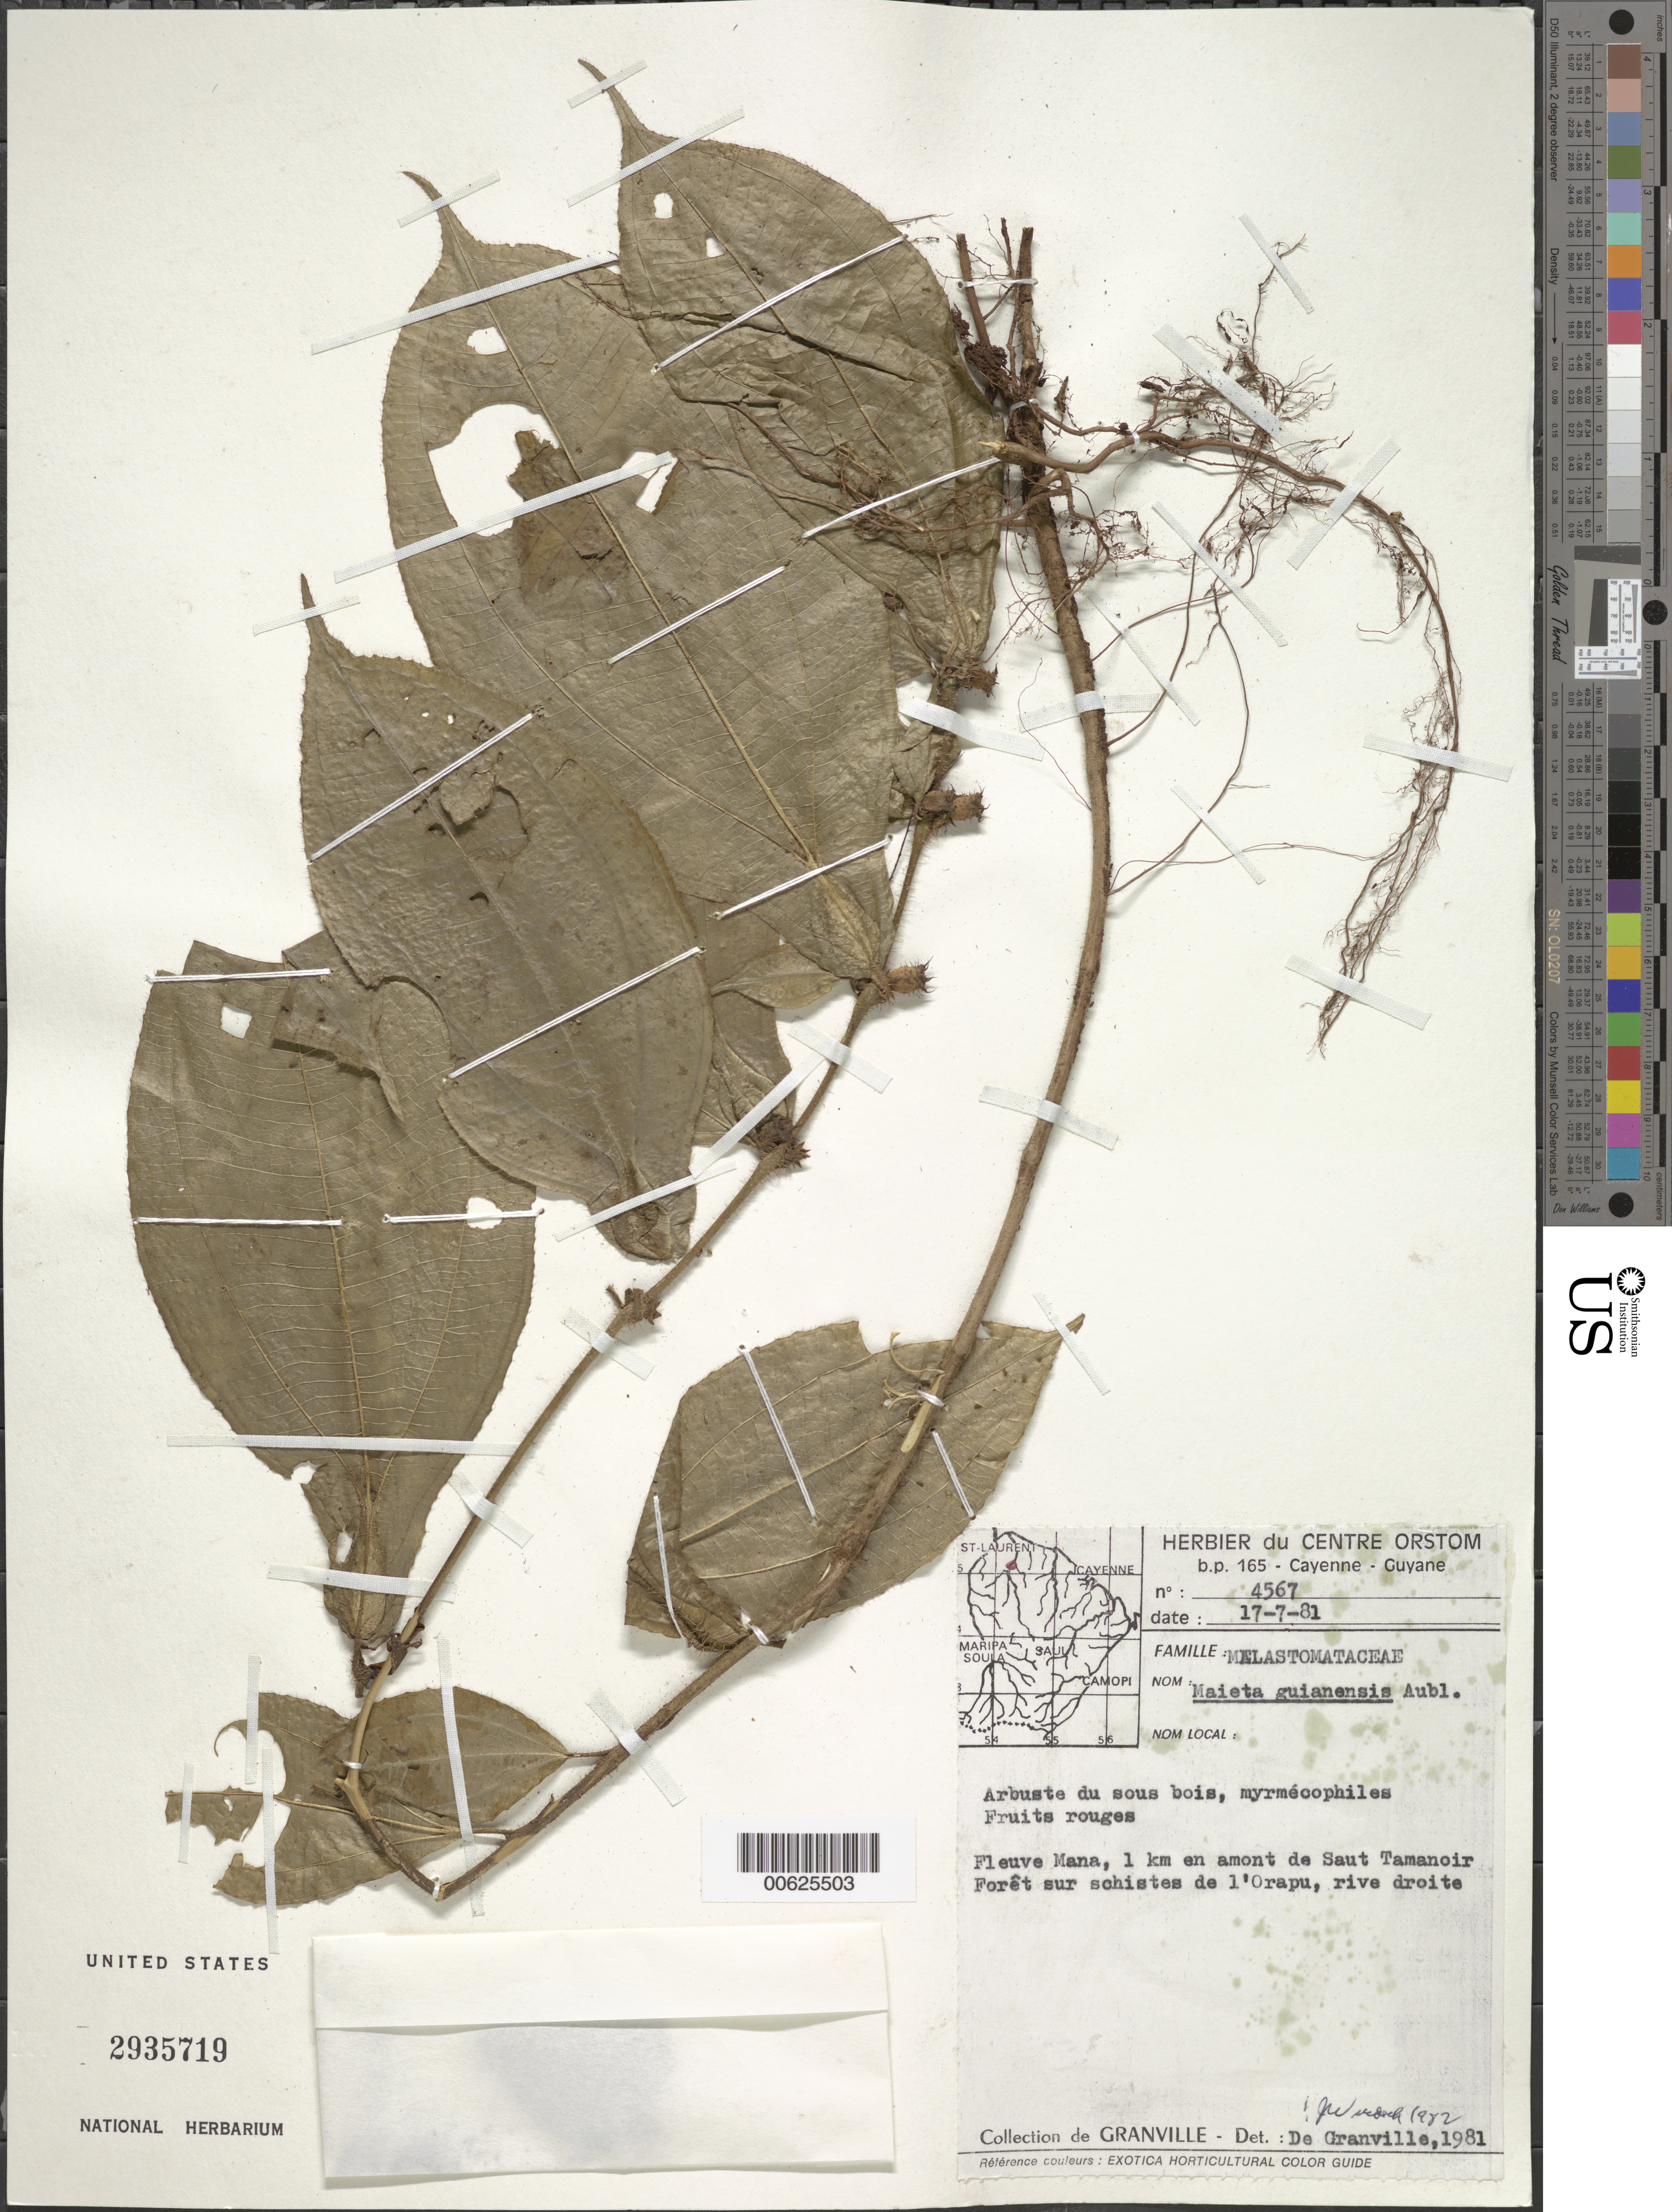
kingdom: Plantae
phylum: Tracheophyta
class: Magnoliopsida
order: Myrtales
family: Melastomataceae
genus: Maieta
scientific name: Maieta guianensis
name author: Aubl.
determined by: Wurdack, John J., (US), US (UNITED STATES)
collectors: J.-J. de Granville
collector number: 4567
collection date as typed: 17-Jul-81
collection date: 1981-07-17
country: French Guiana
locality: Mana R., 1 km from Saut Tamanoir. Sur schistes de l'Orapu, rive droite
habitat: Sous bois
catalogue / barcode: US 2935719